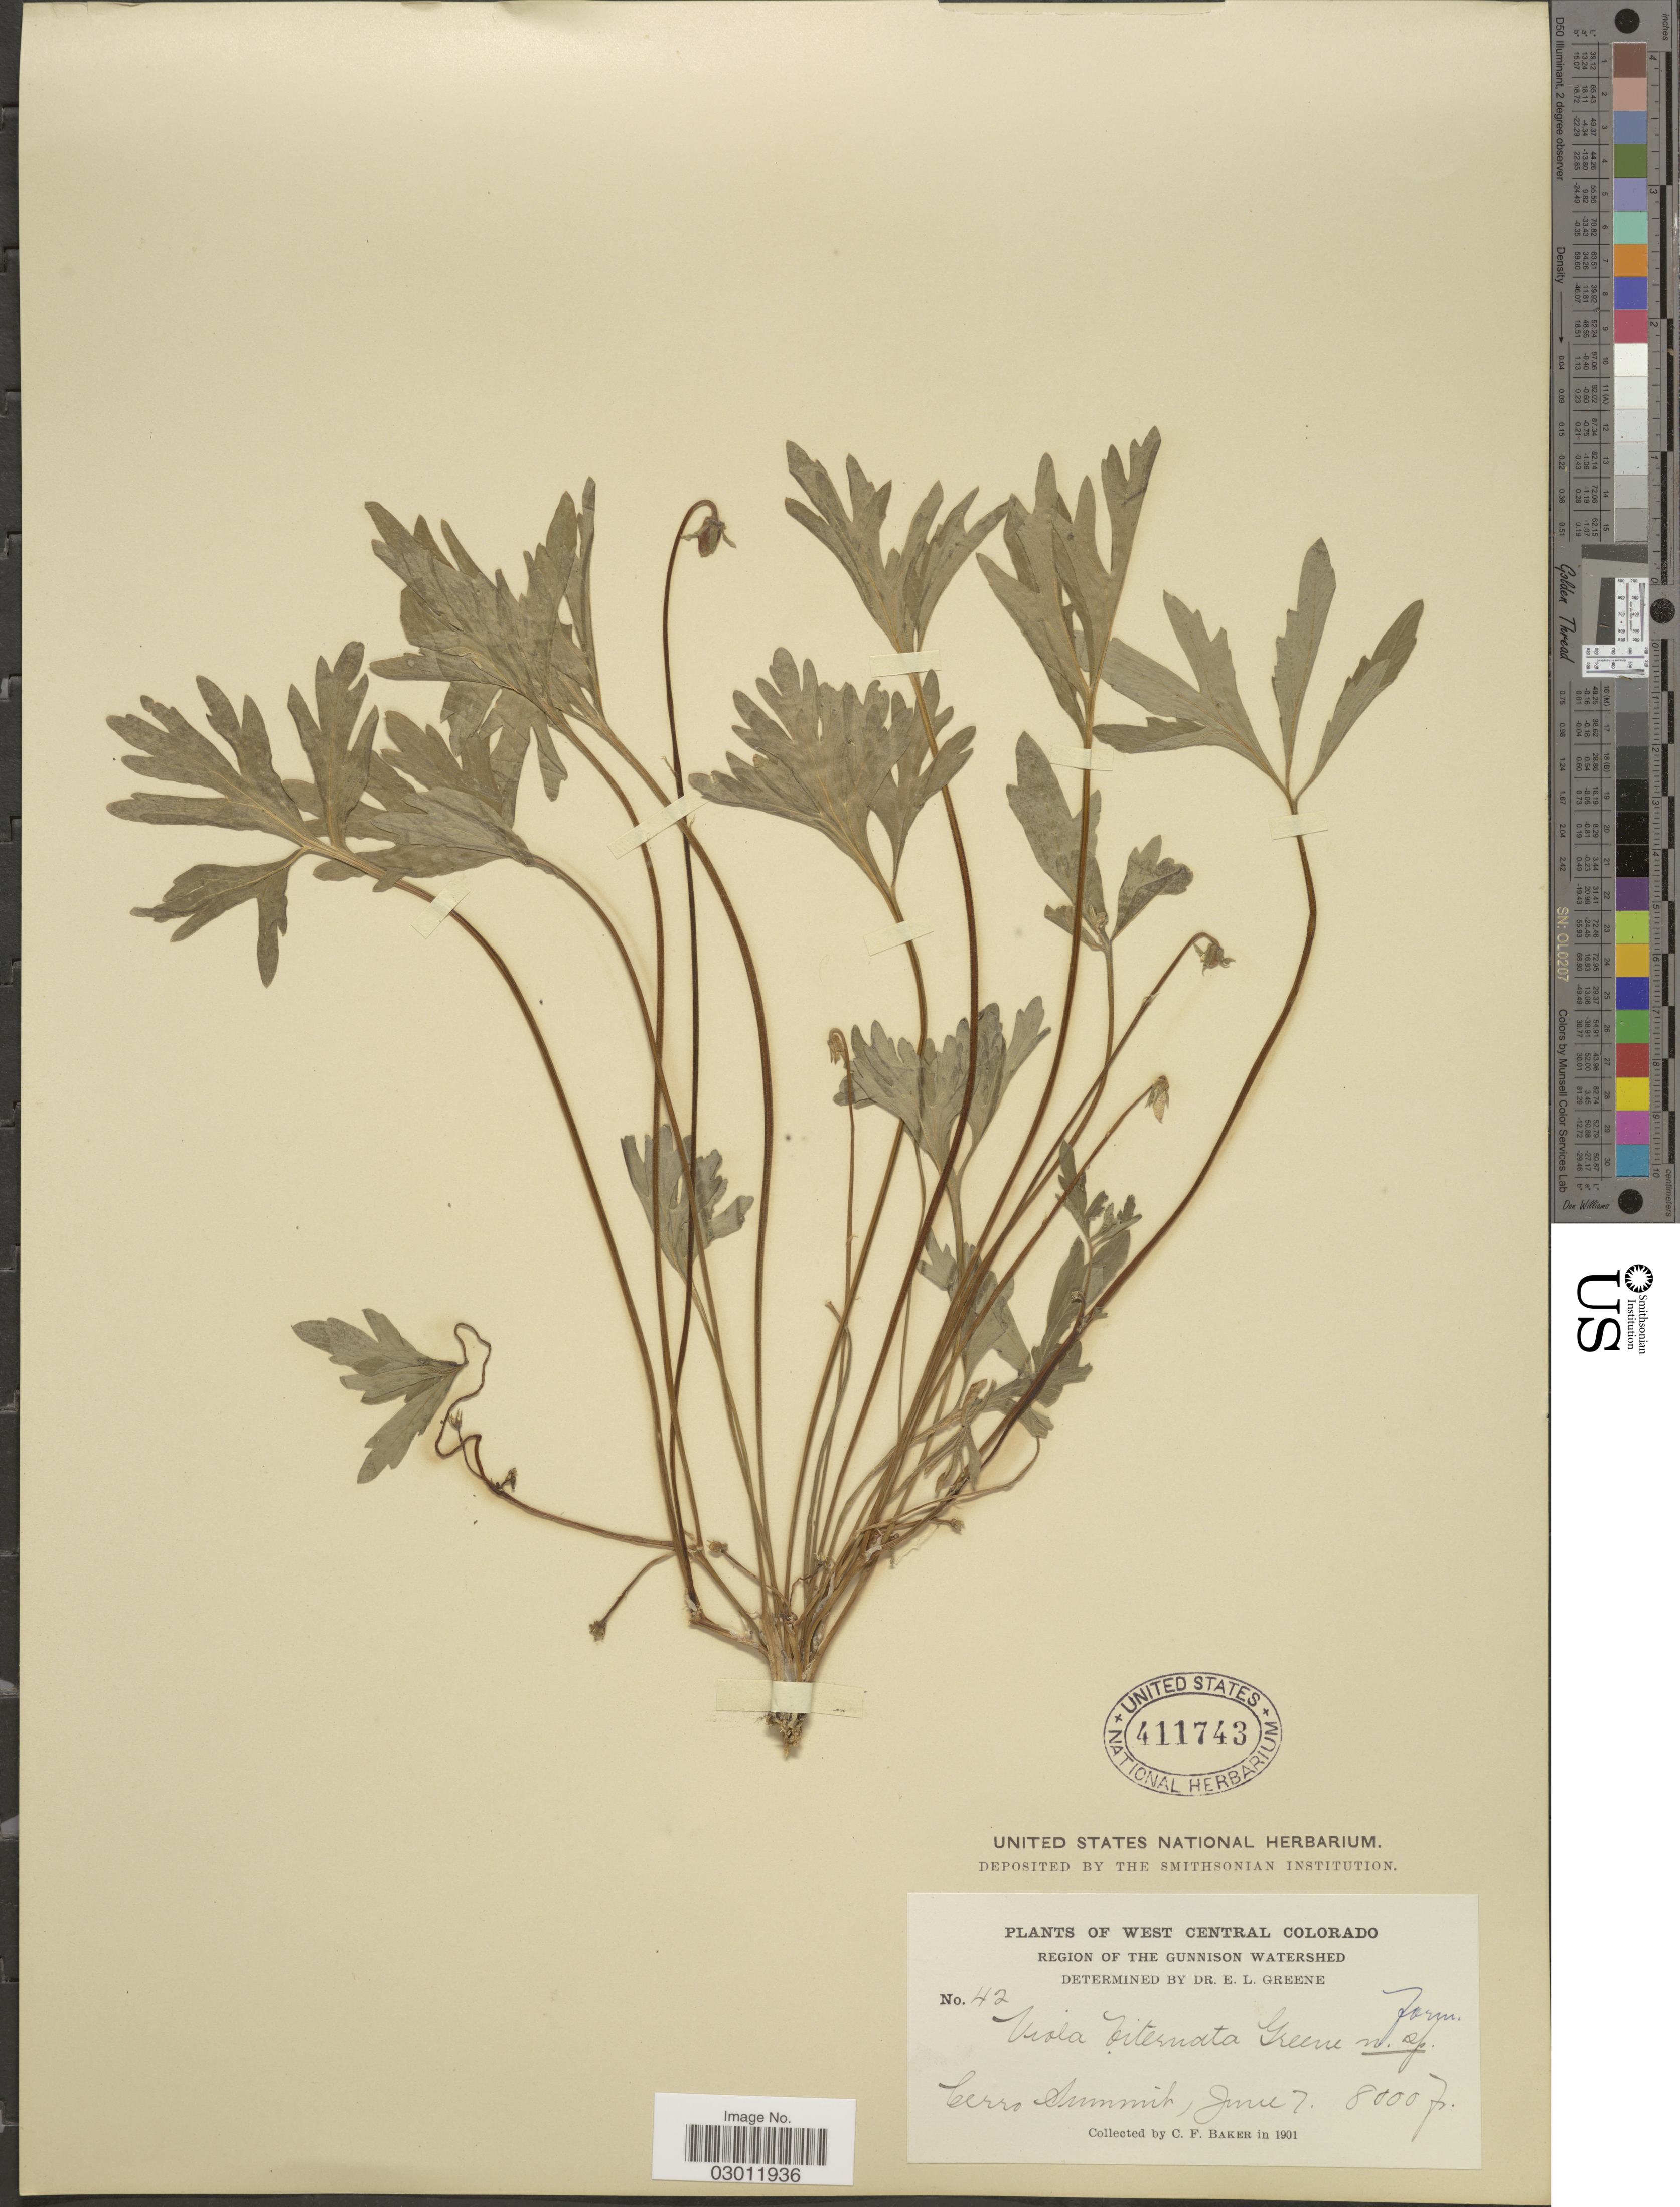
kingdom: Plantae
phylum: Tracheophyta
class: Magnoliopsida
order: Malpighiales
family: Violaceae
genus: Viola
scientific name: Viola biternata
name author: Greene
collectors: C. F. Baker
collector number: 42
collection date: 1901-06-07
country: United States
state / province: Colorado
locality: West Central Colorado. Region of the Gunnison Watershed. Cerro Summit.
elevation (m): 2438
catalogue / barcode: US 411743